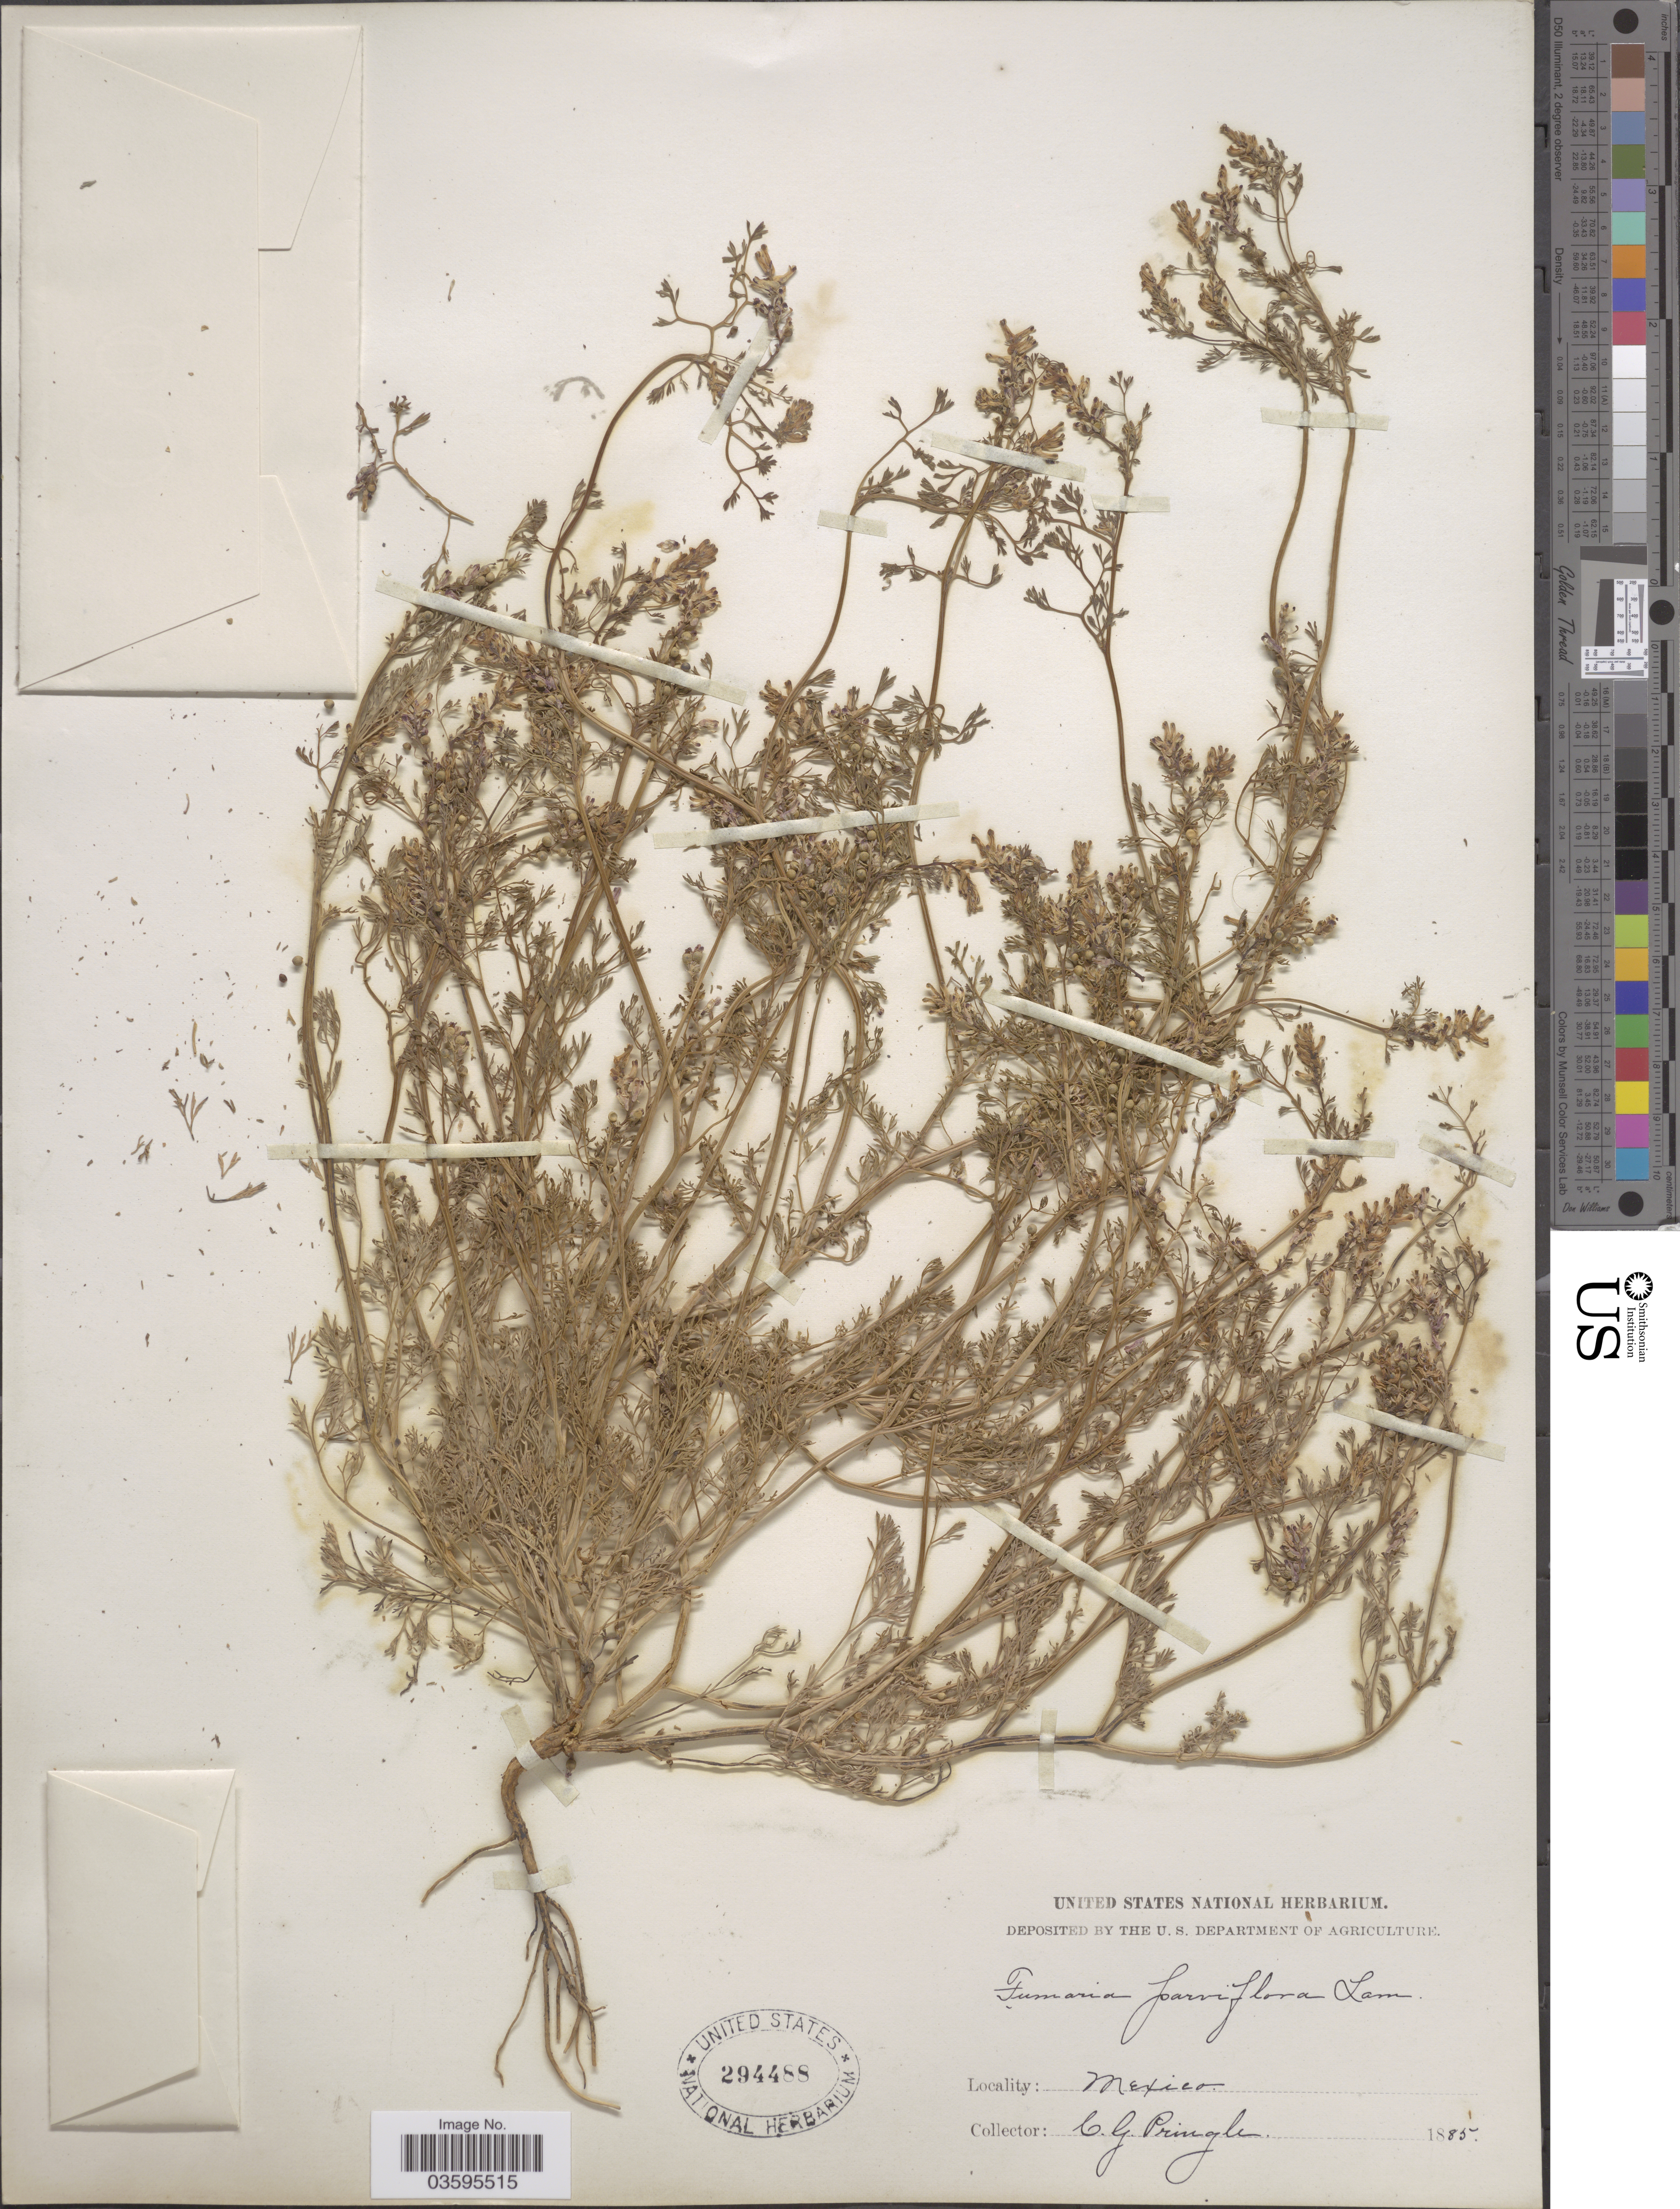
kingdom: Plantae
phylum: Tracheophyta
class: Magnoliopsida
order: Ranunculales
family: Papaveraceae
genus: Fumaria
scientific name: Fumaria parviflora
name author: Lam.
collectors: C. G. Pringle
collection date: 1885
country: Mexico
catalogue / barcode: US 294488